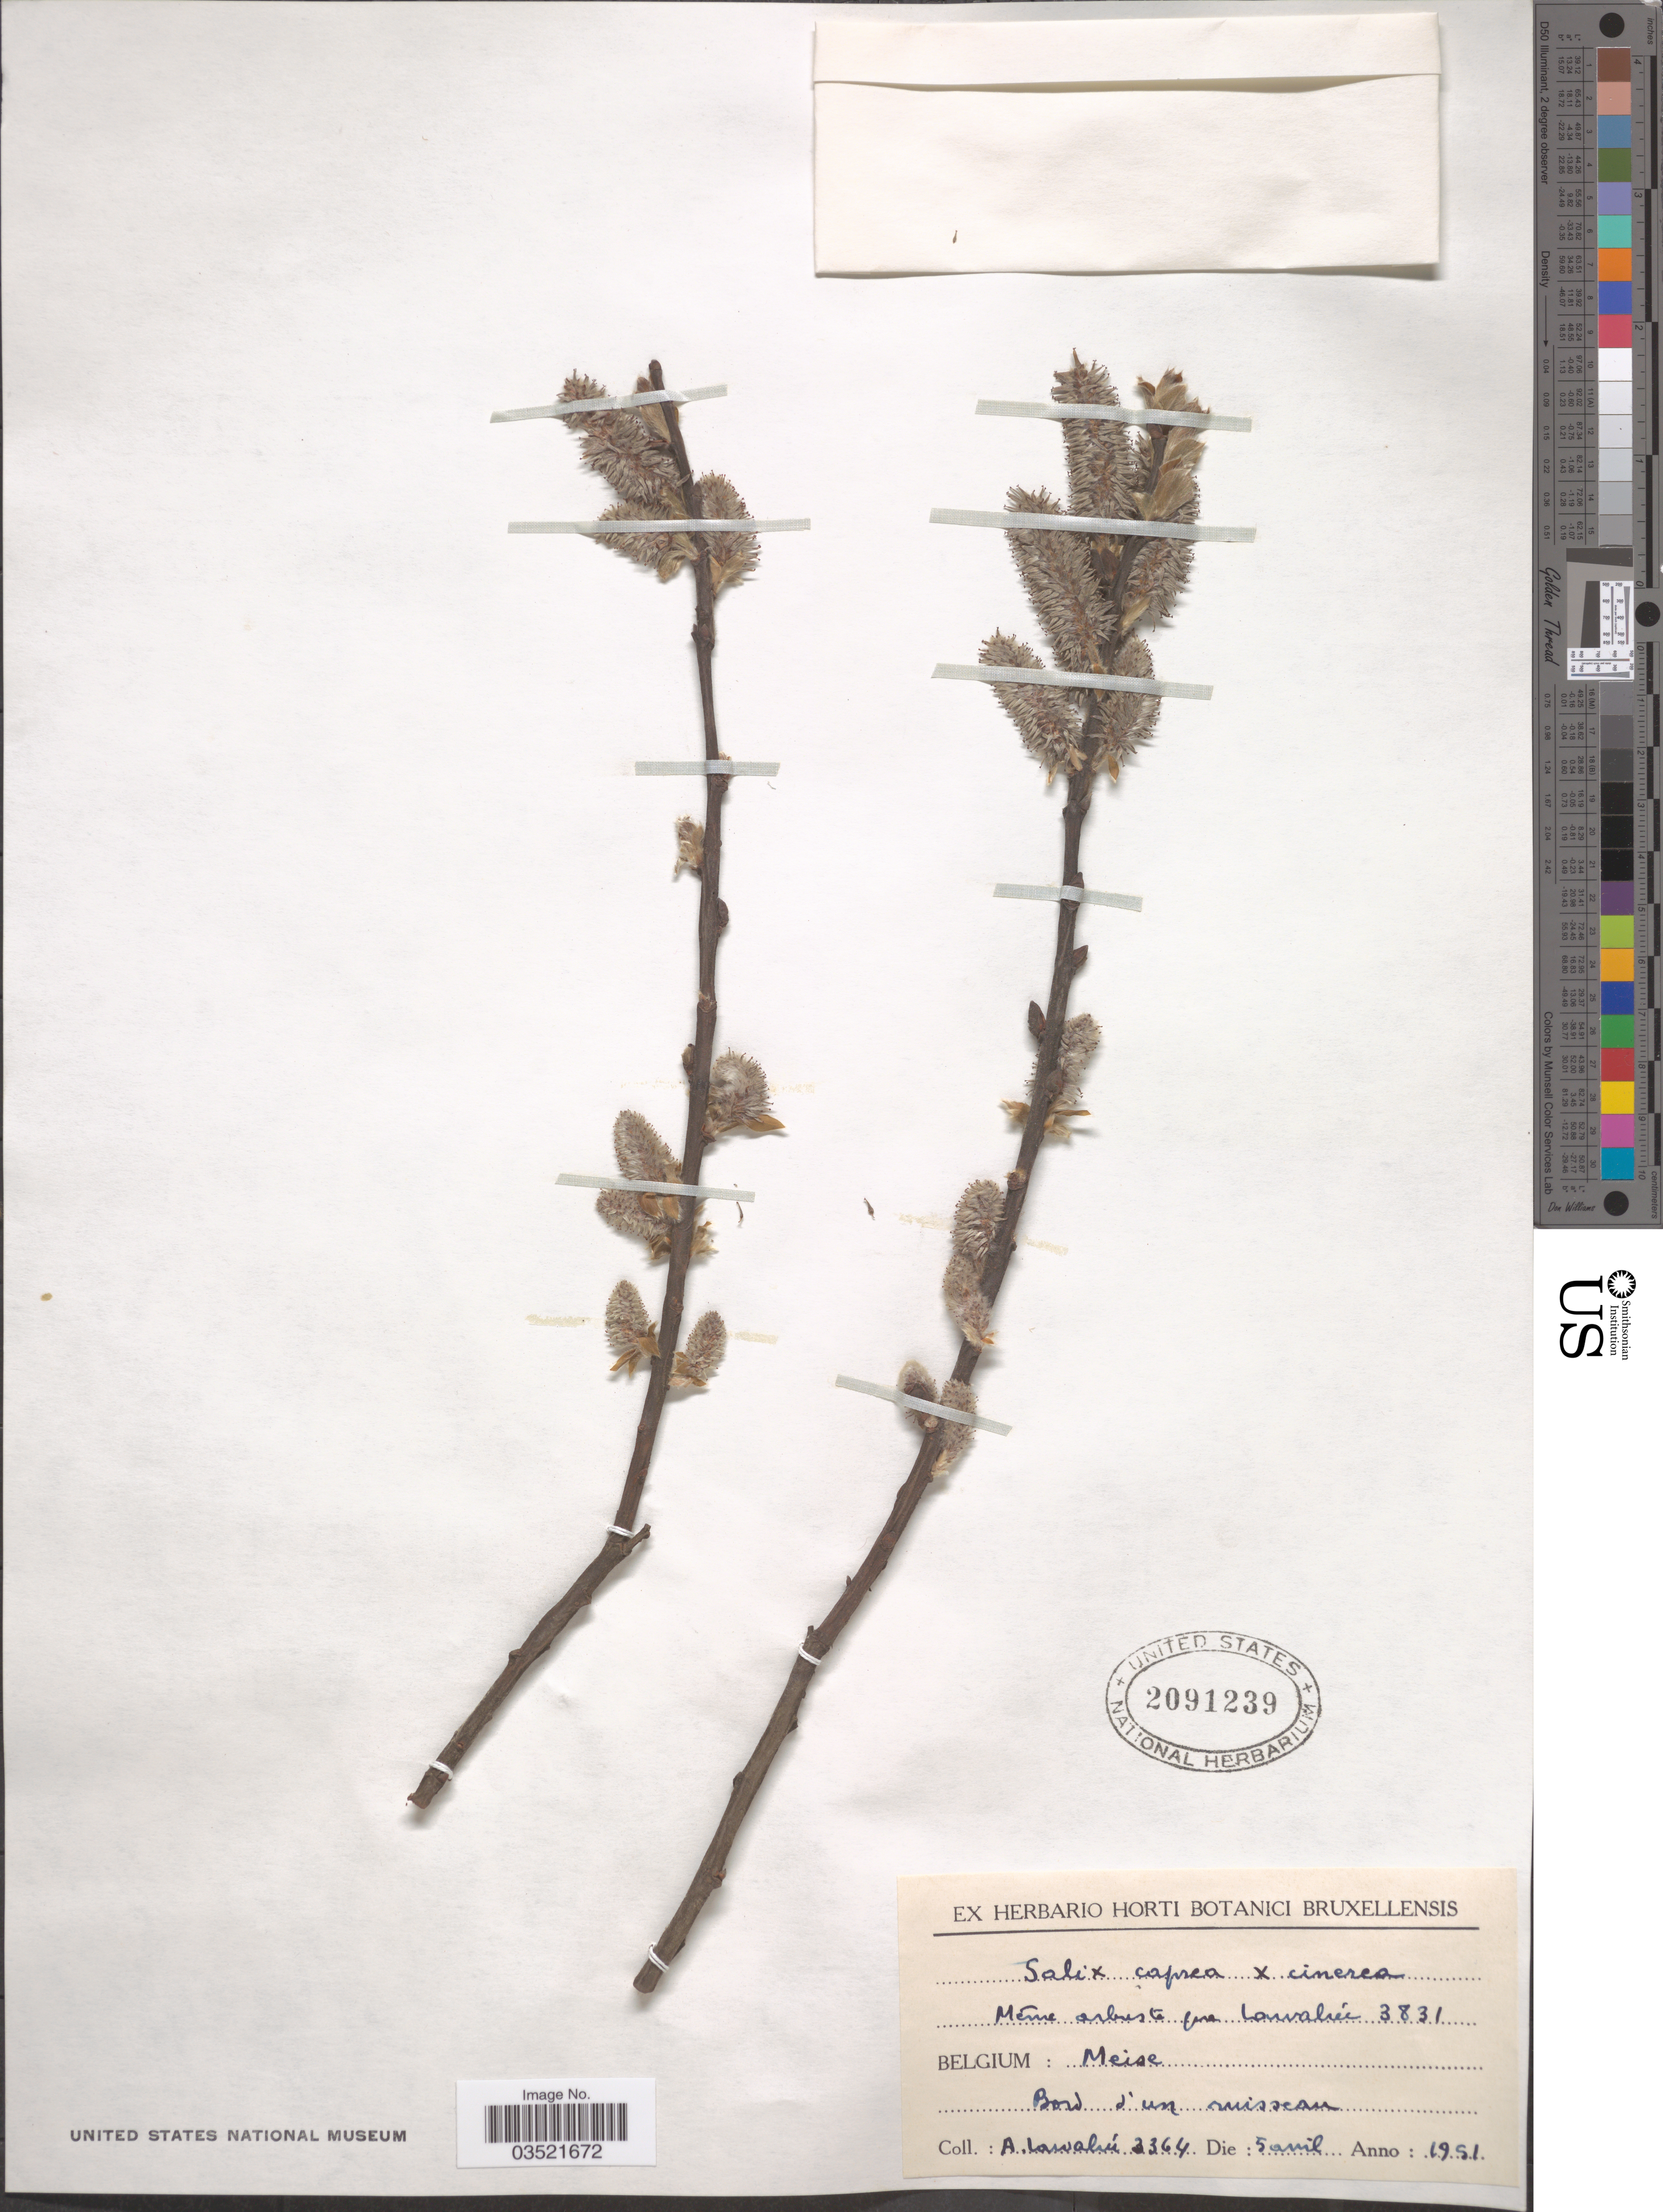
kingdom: Plantae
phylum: Tracheophyta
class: Magnoliopsida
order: Malpighiales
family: Salicaceae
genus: Salix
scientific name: Salix caprea x S. cinerea L.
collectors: A. G. Lawalrée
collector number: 3364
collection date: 1951-04-05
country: Belgium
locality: Meise. Bord d'un ruisseau.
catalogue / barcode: US 2091239